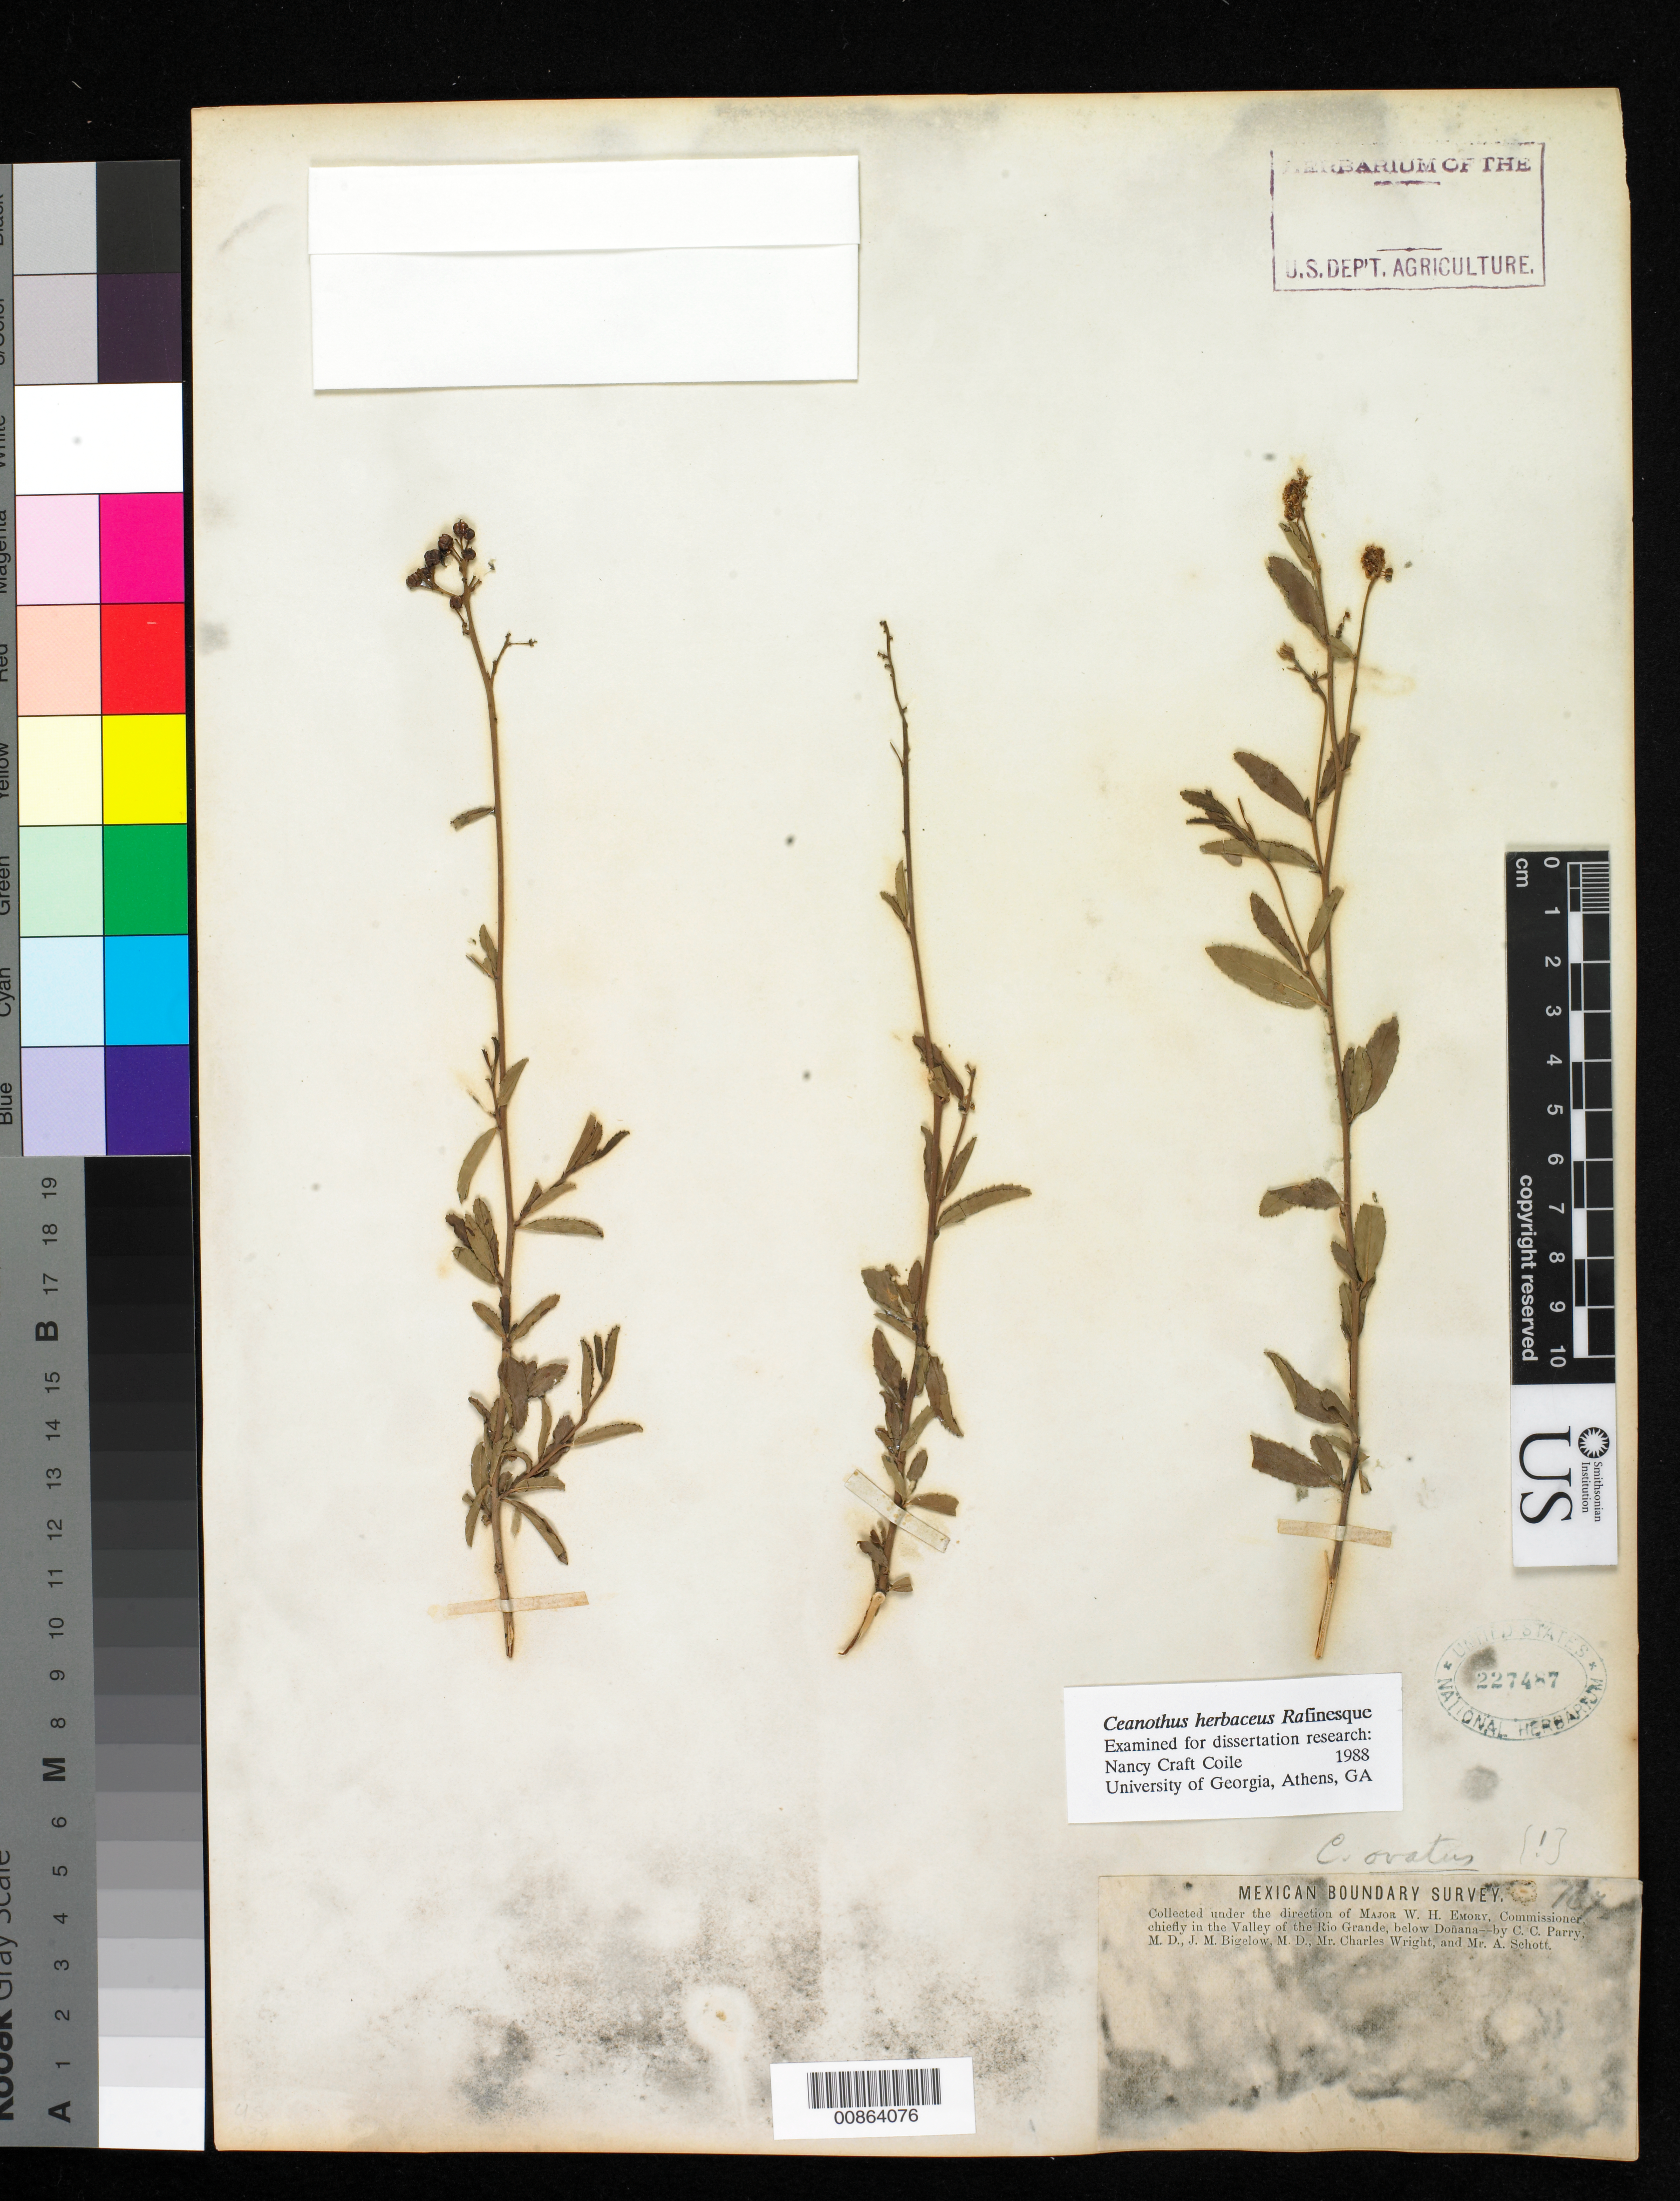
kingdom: Plantae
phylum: Tracheophyta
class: Magnoliopsida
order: Rosales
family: Rhamnaceae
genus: Ceanothus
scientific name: Ceanothus herbaceus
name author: Raf.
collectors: C. C. Parry, J. M. Bigelow, C. Wright & A. C. V. Schott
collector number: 167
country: United States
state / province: New Mexico / Texas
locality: Valley of the Rio Grande, below Doñana.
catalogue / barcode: US 227487